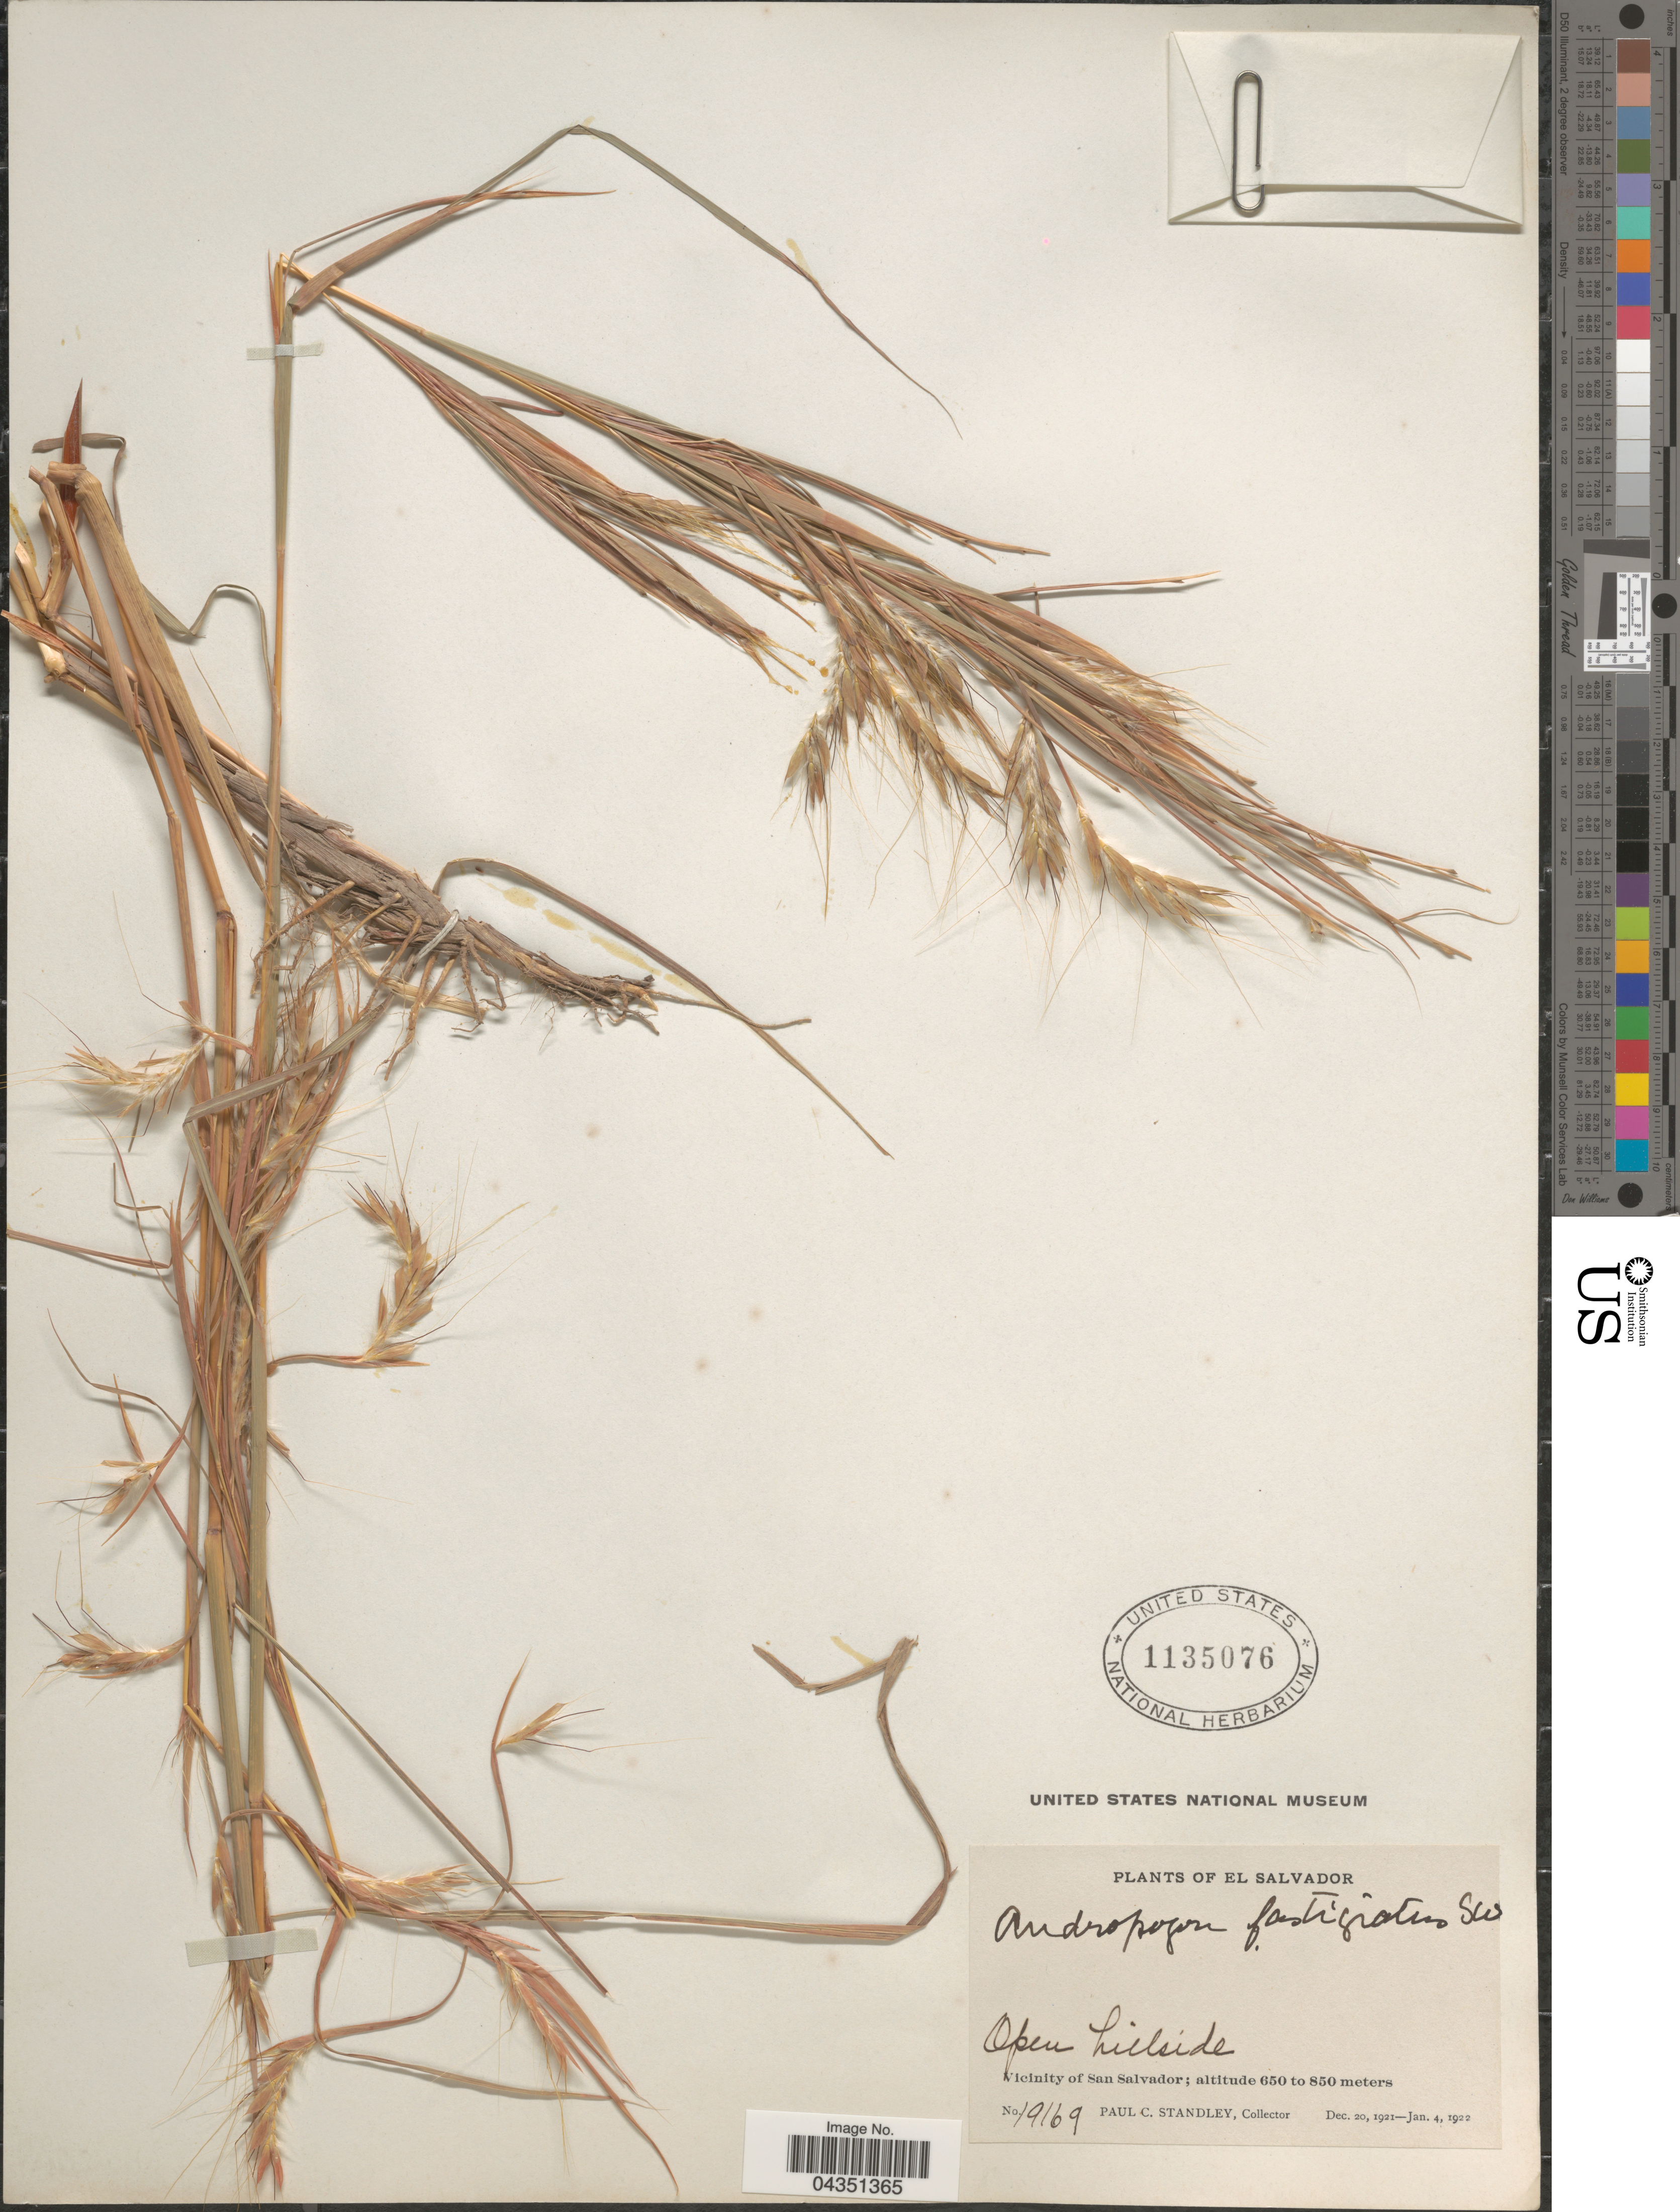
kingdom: Plantae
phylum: Tracheophyta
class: Liliopsida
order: Poales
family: Poaceae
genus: Diectomis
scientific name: Diectomis fastigiata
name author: (Sw.) P. Beauv.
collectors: P. C. Standley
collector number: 19169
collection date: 1921-12-20/1922-01-04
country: El Salvador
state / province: San Salvador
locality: Vicinity of San Salvador.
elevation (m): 650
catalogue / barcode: US 1135076